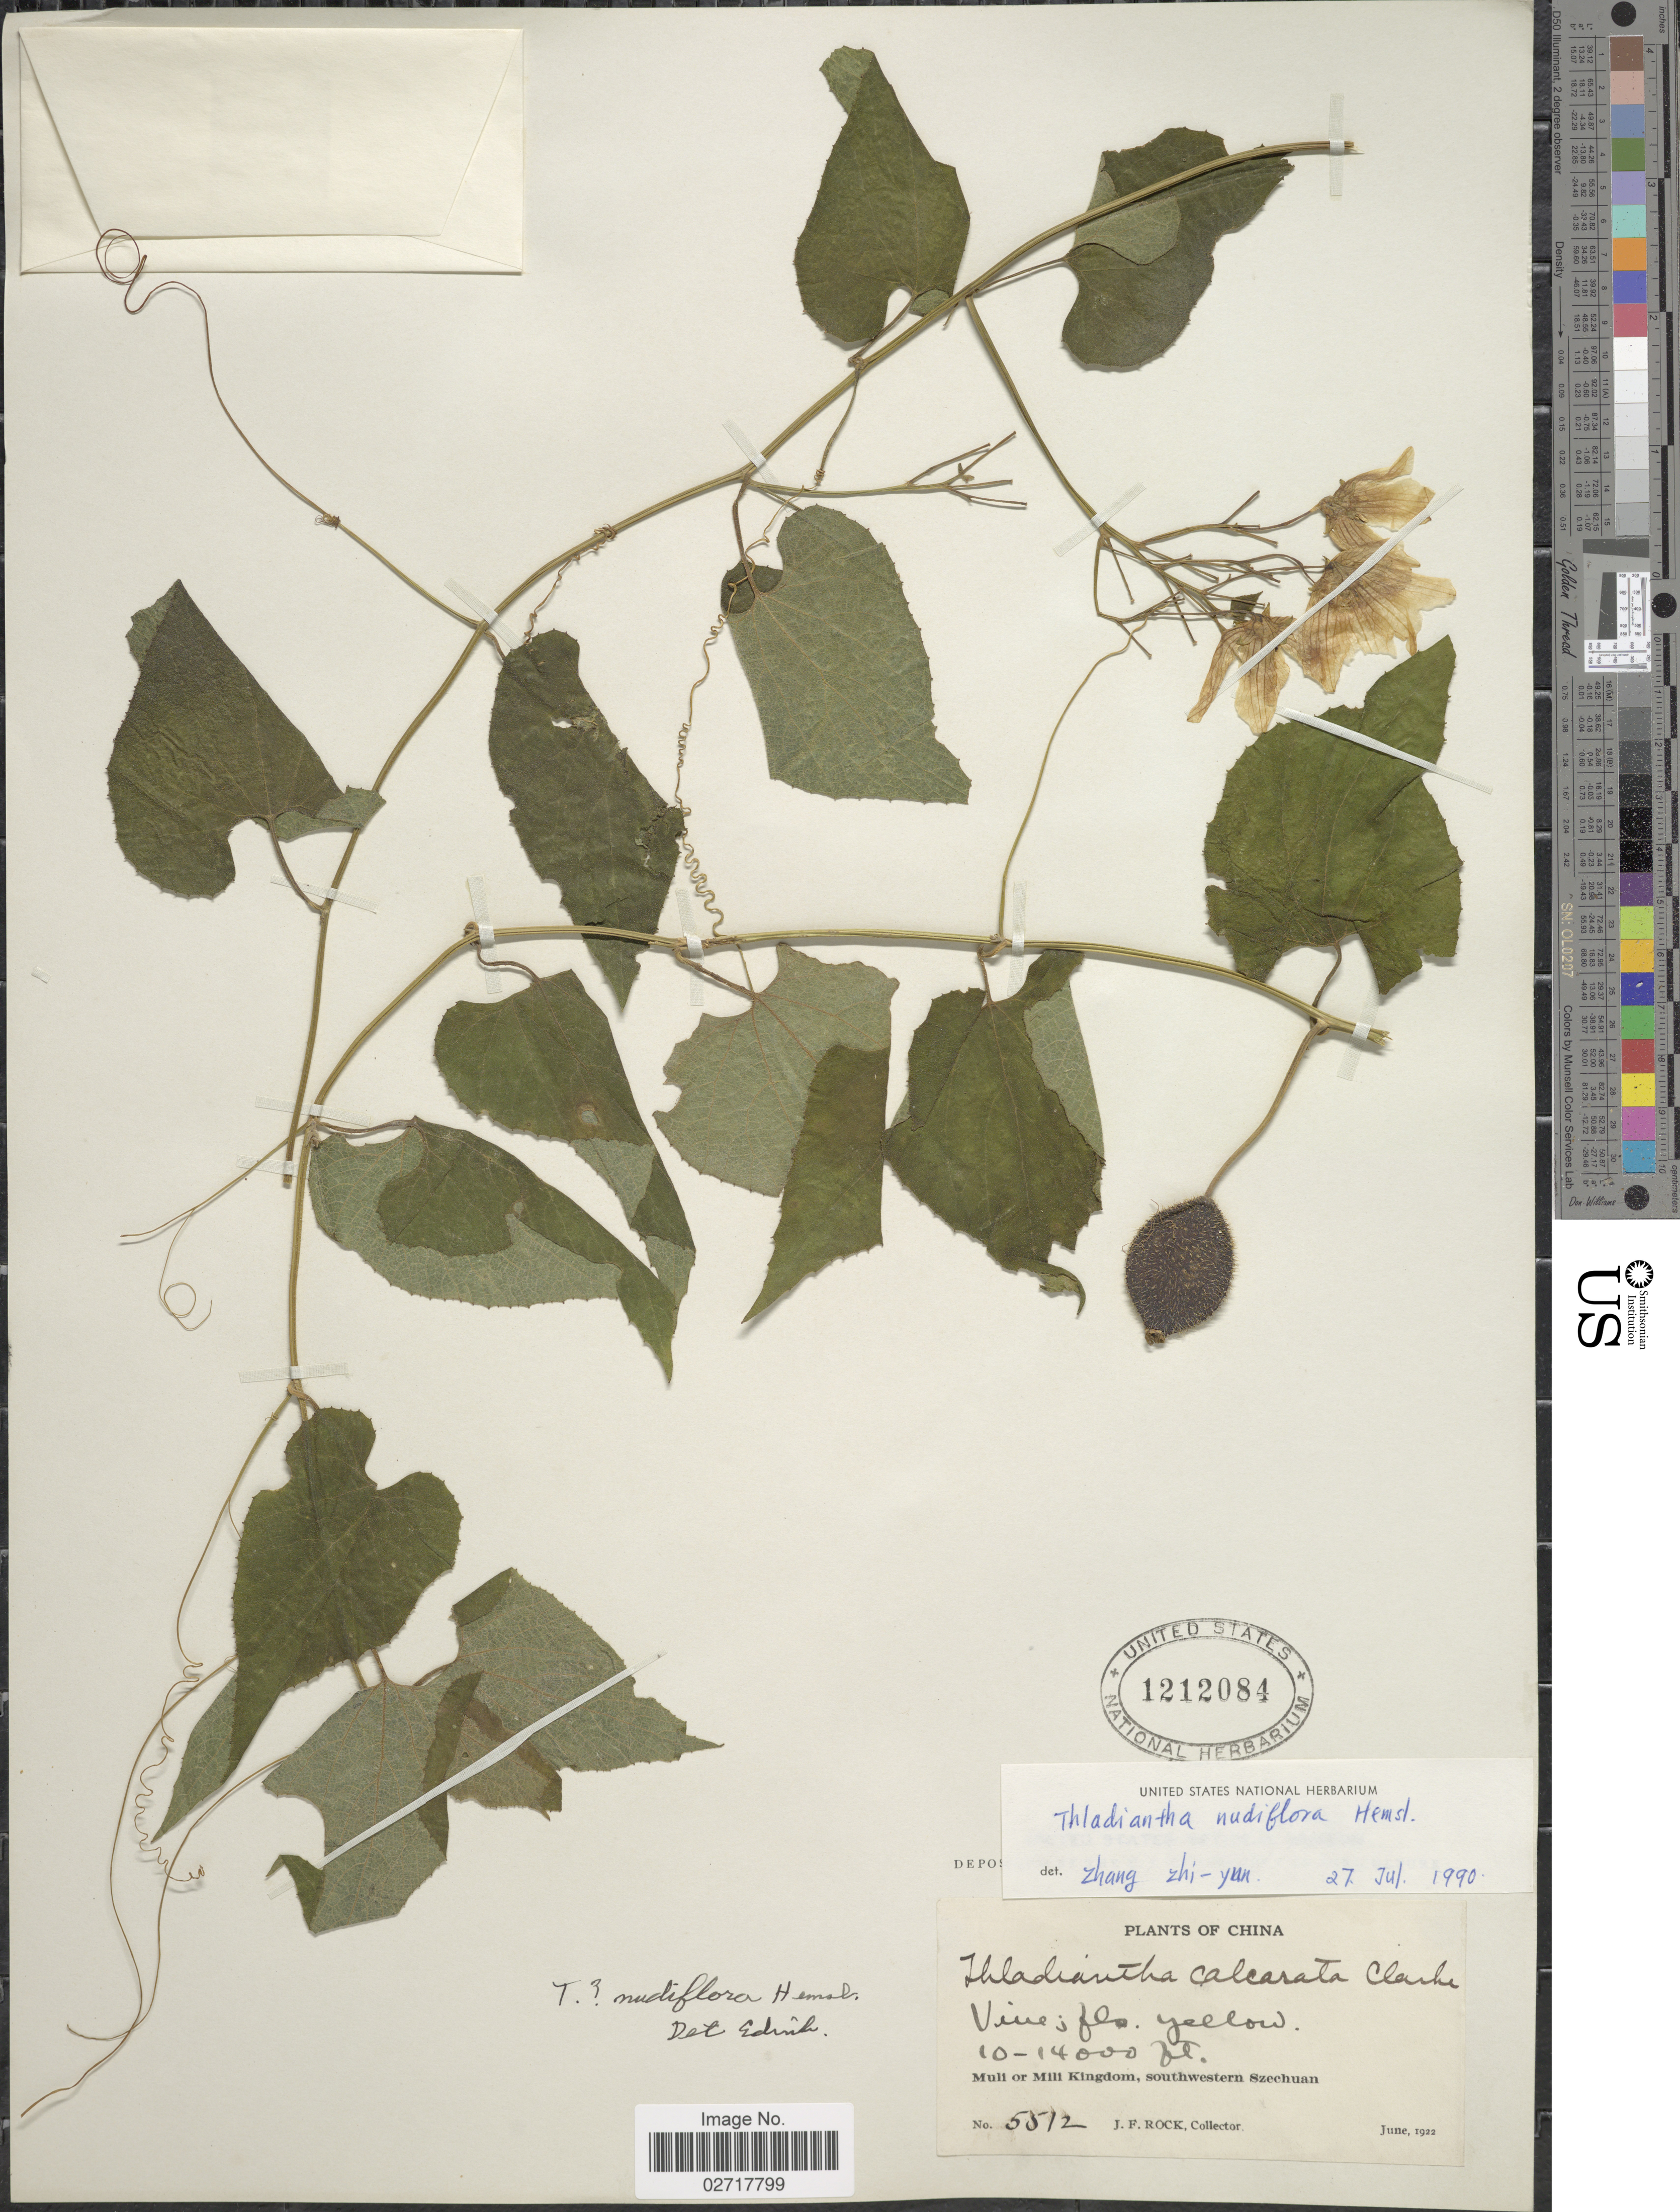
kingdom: Plantae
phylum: Tracheophyta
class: Magnoliopsida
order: Cucurbitales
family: Cucurbitaceae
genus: Thladiantha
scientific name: Thladiantha nudiflora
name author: Hemsl.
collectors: J. F. Rock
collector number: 5512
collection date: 1922-06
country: China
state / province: Sichuan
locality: Muli or Mili Kingdom, southwestern Szechuan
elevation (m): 3048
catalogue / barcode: US 1212084